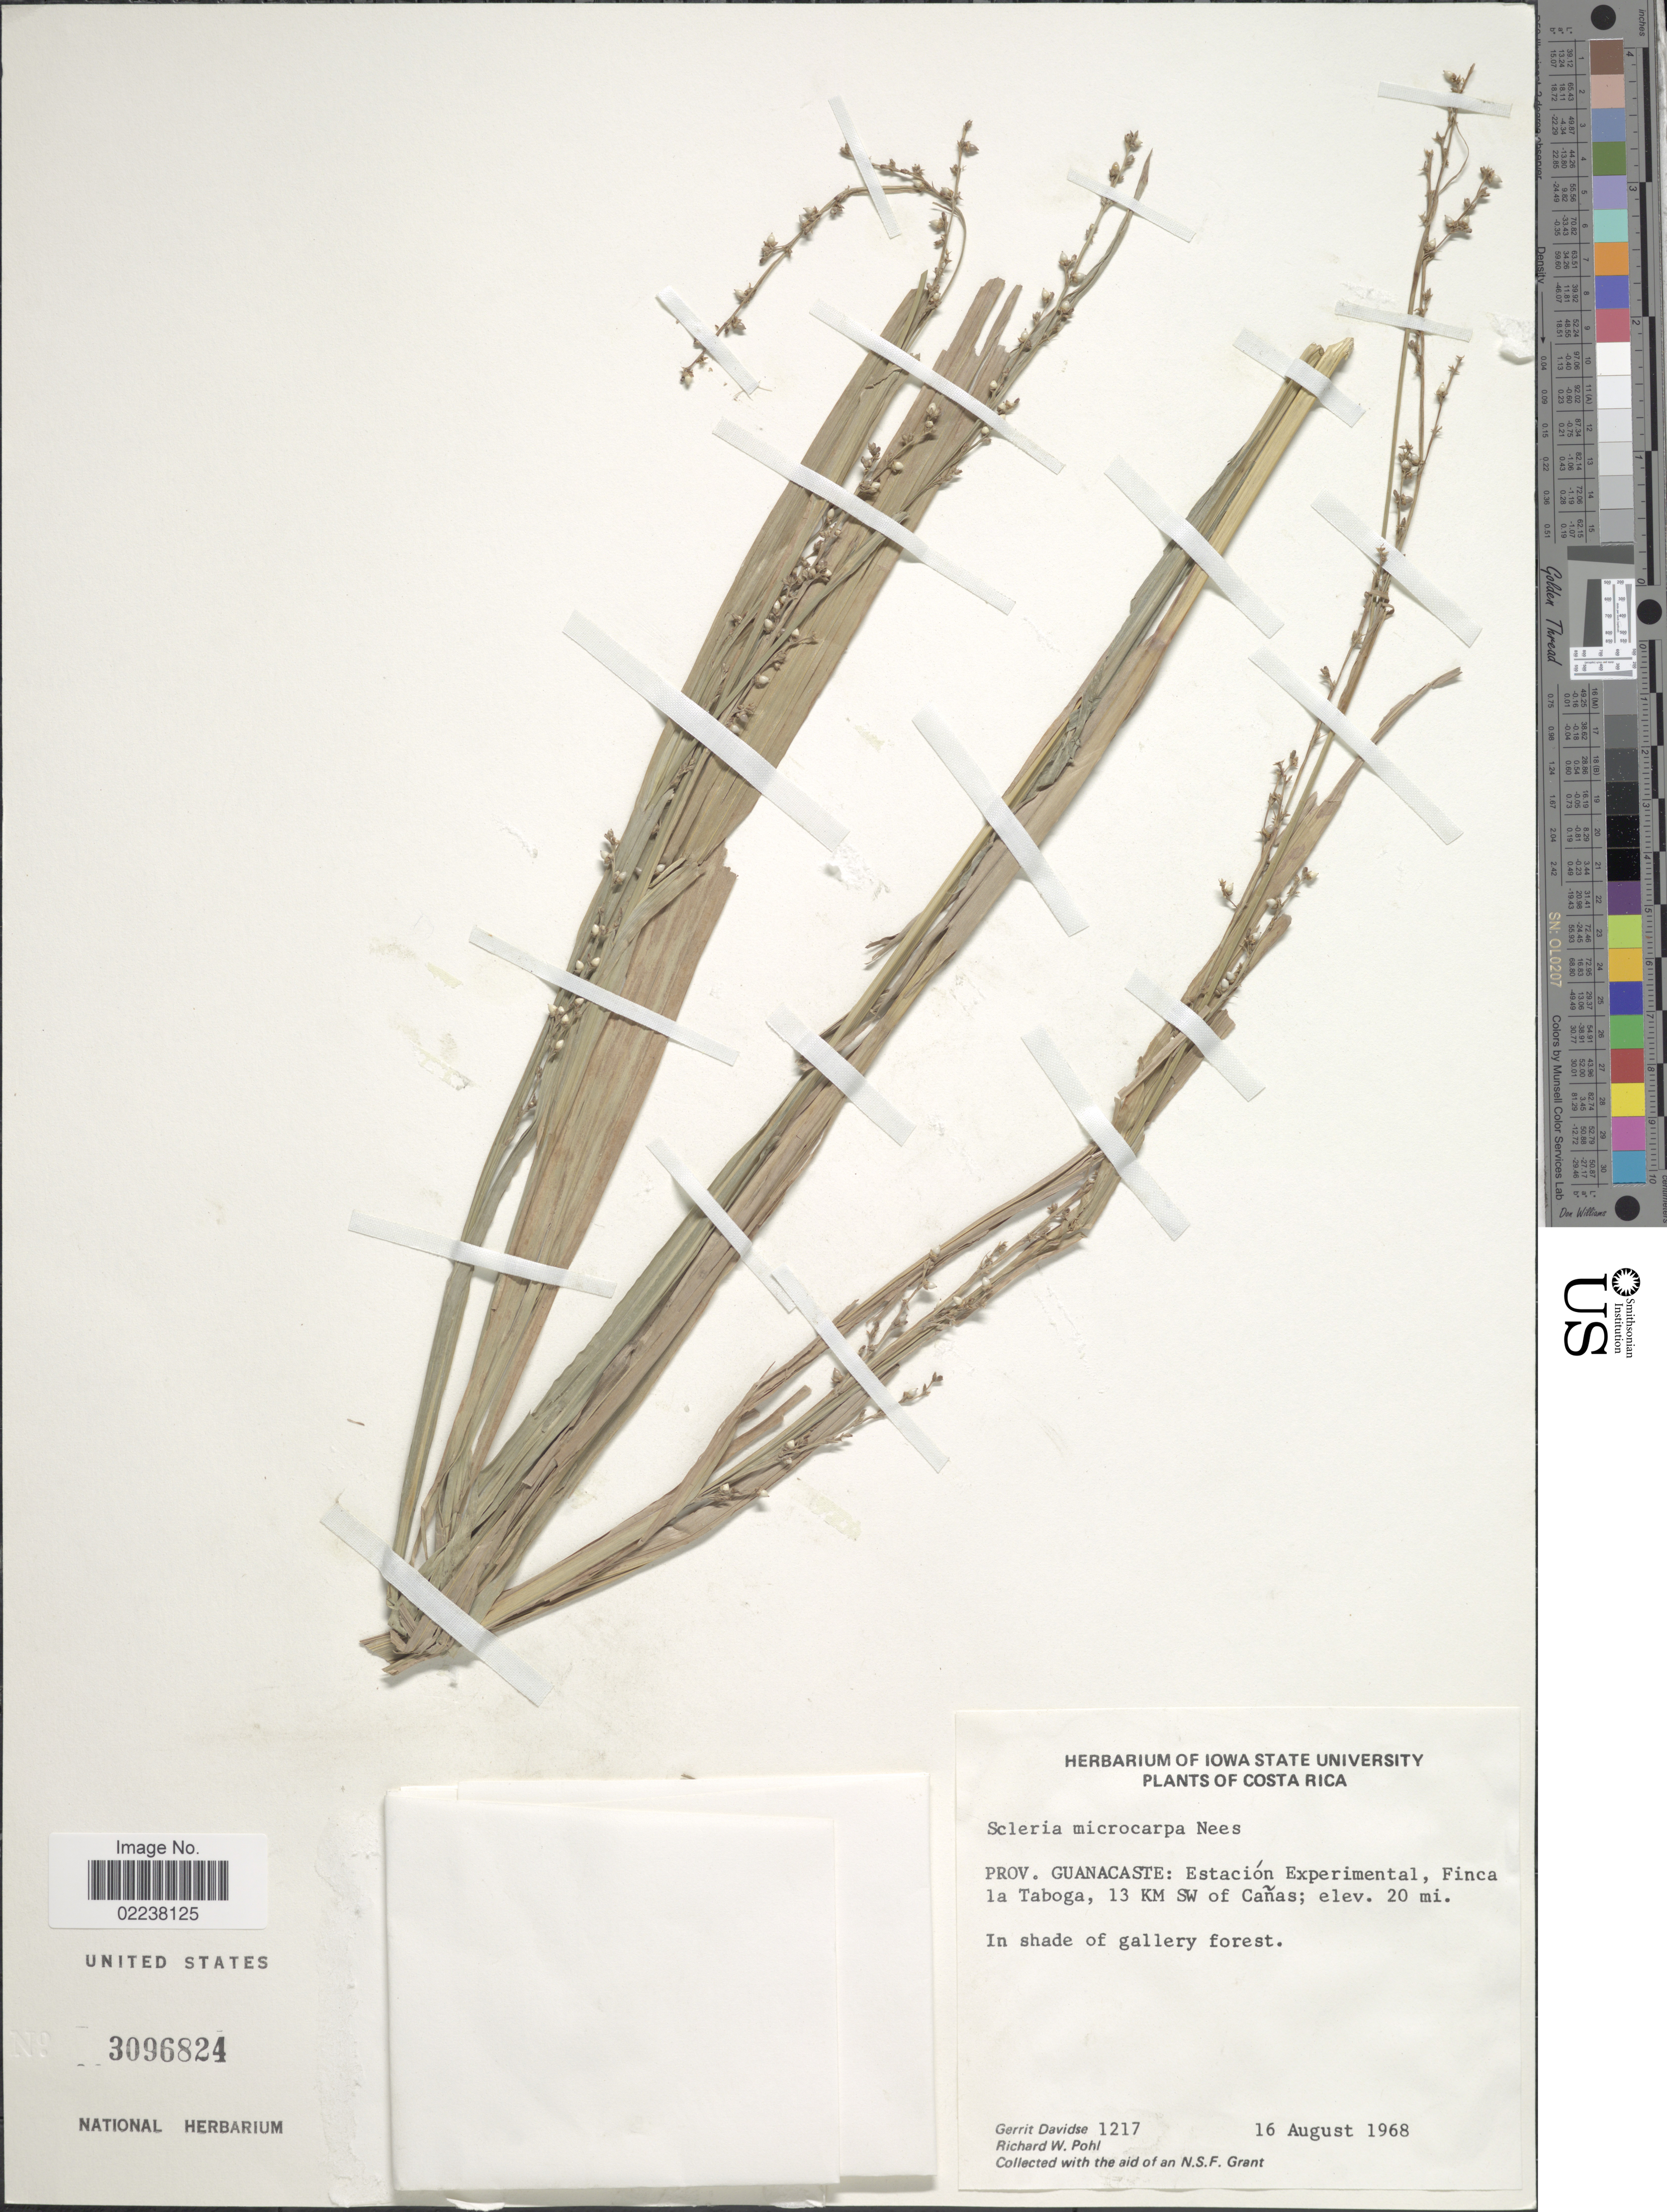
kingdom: Plantae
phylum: Tracheophyta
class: Liliopsida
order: Poales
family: Cyperaceae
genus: Scleria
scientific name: Scleria microcarpa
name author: Nees ex Kunth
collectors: G. Davidse & R. W. Pohl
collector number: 1217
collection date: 1968-08-16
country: Costa Rica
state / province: Guanacaste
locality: Estacion Experimental, Finca la Taboga, 13 KM SW of Canas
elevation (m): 20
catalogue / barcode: US 3096824